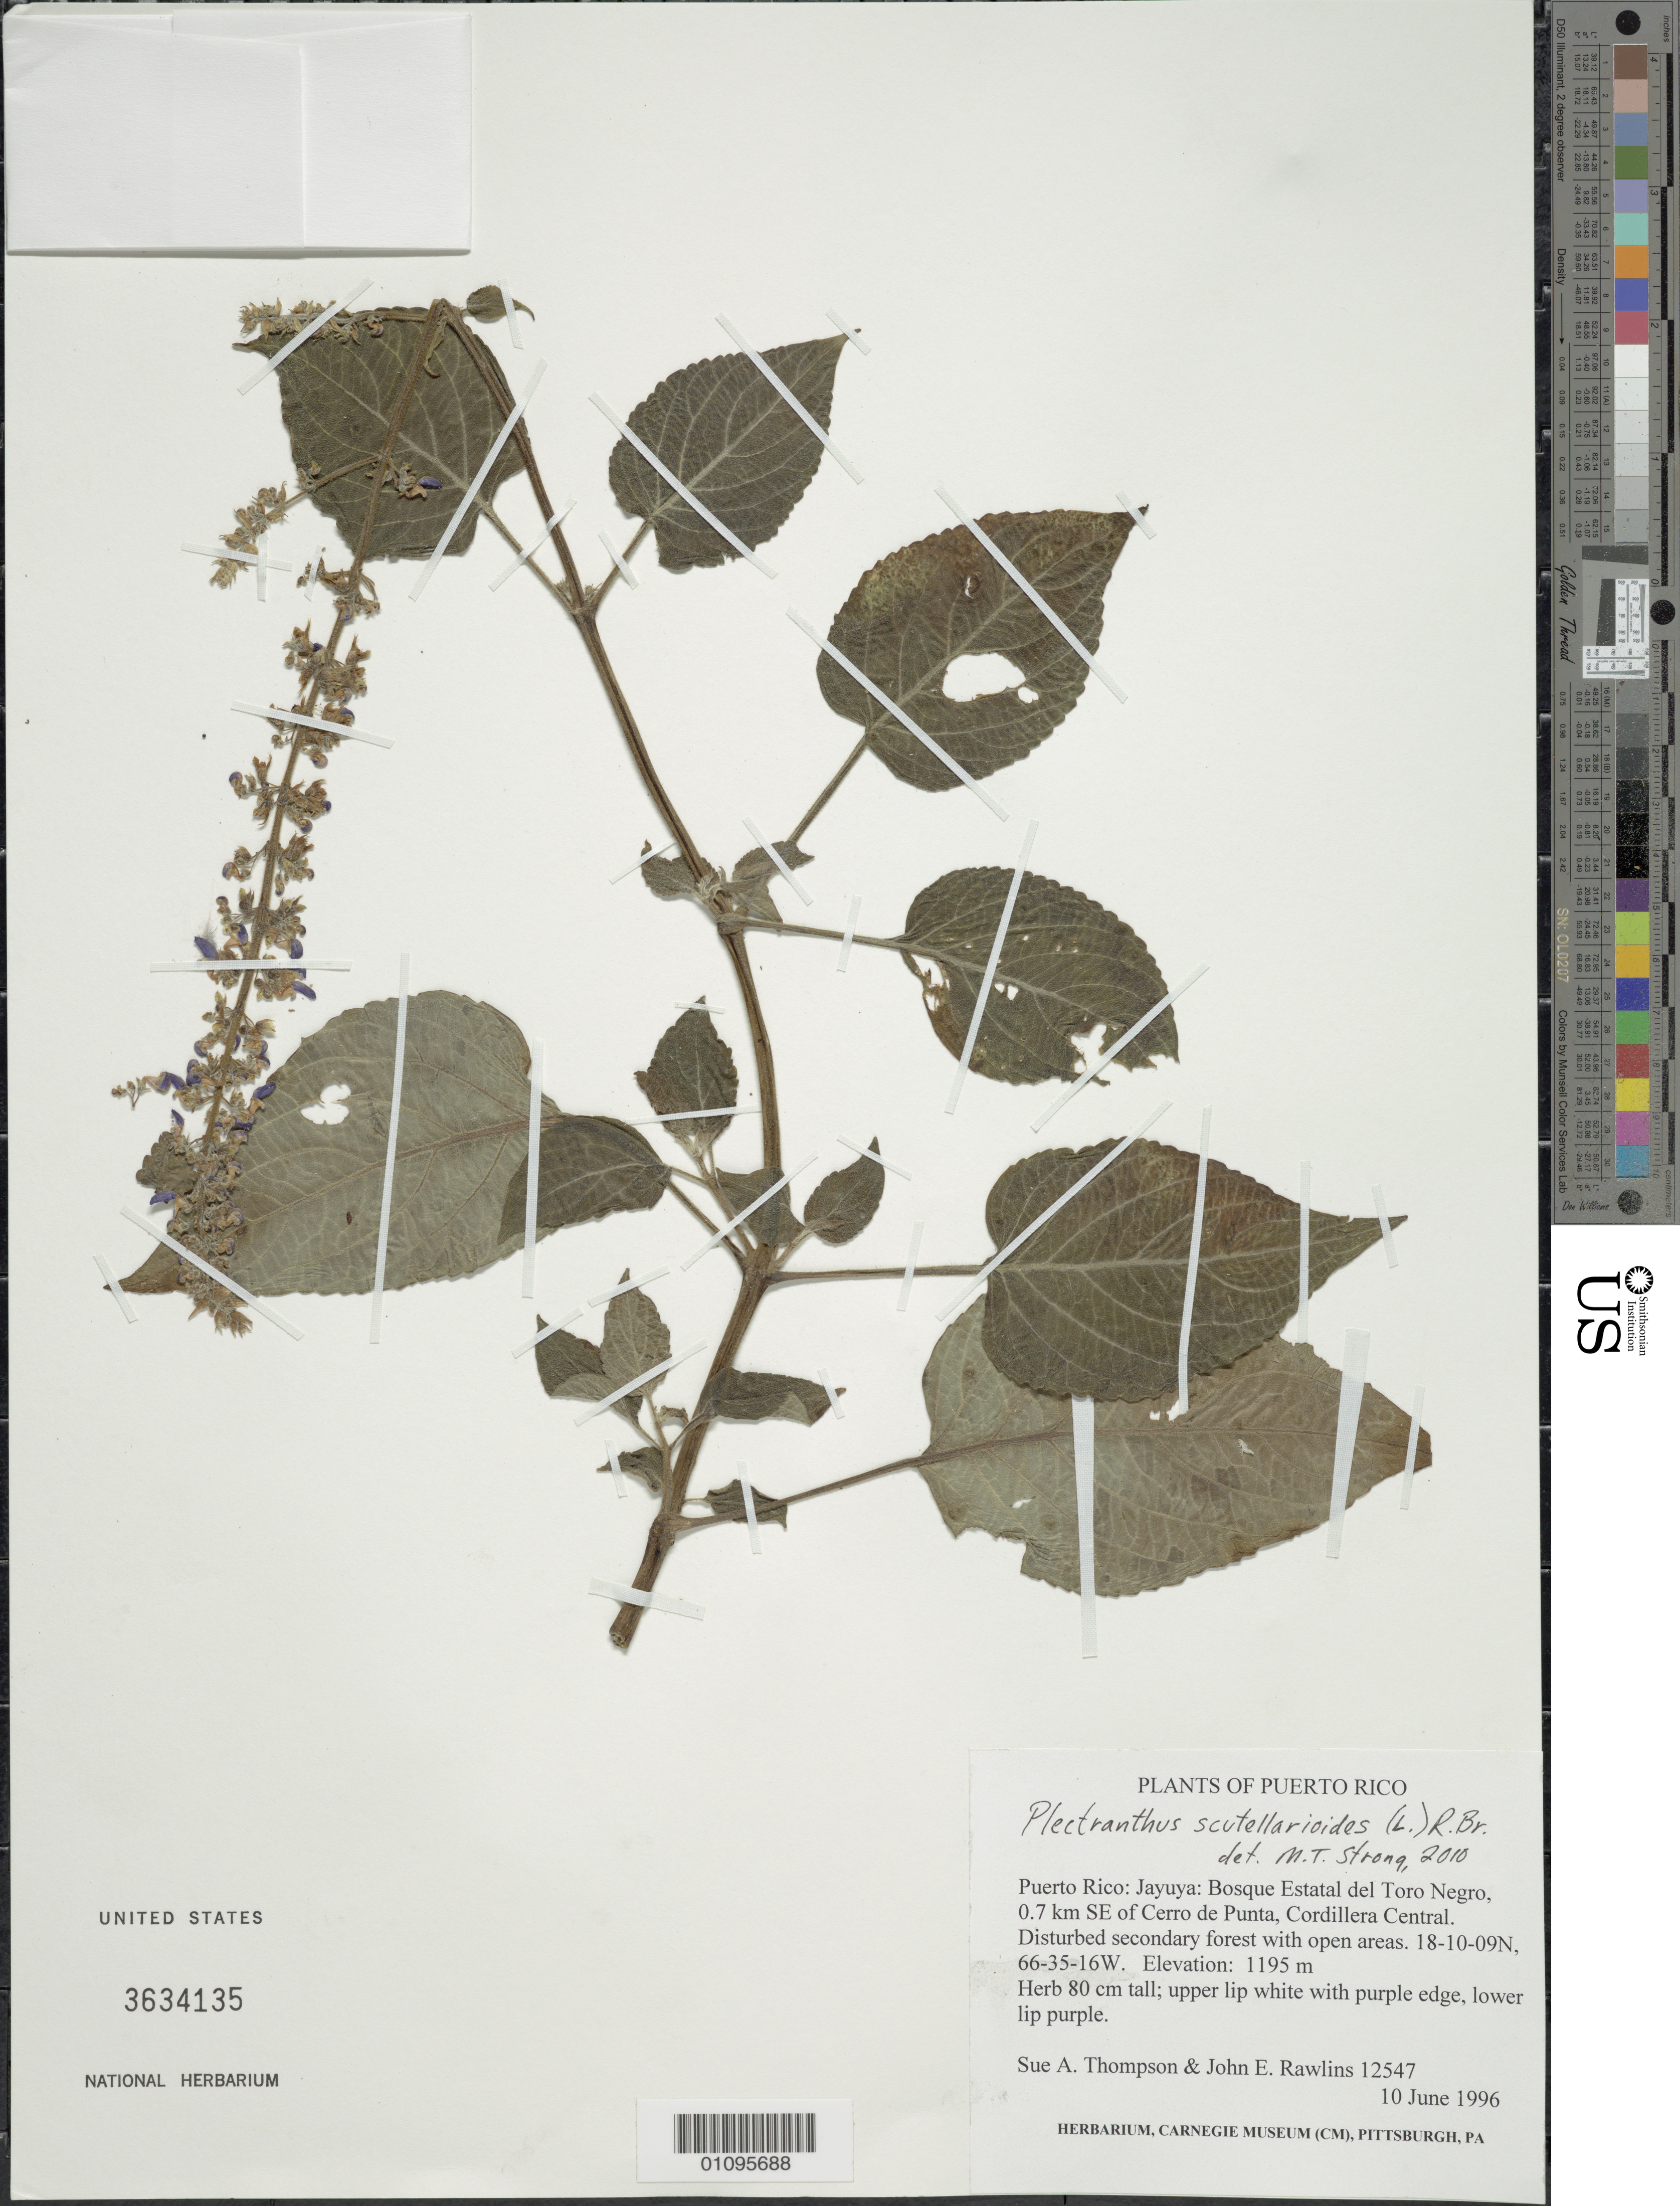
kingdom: Plantae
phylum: Tracheophyta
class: Magnoliopsida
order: Lamiales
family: Lamiaceae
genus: Plectranthus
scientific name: Plectranthus scutellarioides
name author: (L.) R. Br.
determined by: Strong, M. T., (US), Smithsonian Institution - National Museum of Natural History (UNITED STATES)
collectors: S. A. Thompson & J. Rawlins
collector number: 12547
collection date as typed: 10 Jun 1996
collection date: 1996-06-10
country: Puerto Rico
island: Puerto Rico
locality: Jayuya, Bosque Estatal del Toro Negro, 0.7 km SE of Cerro de Punta, Cordillera Central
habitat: Disturbed secondary forest with open areas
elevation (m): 1195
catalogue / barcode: US 3634135